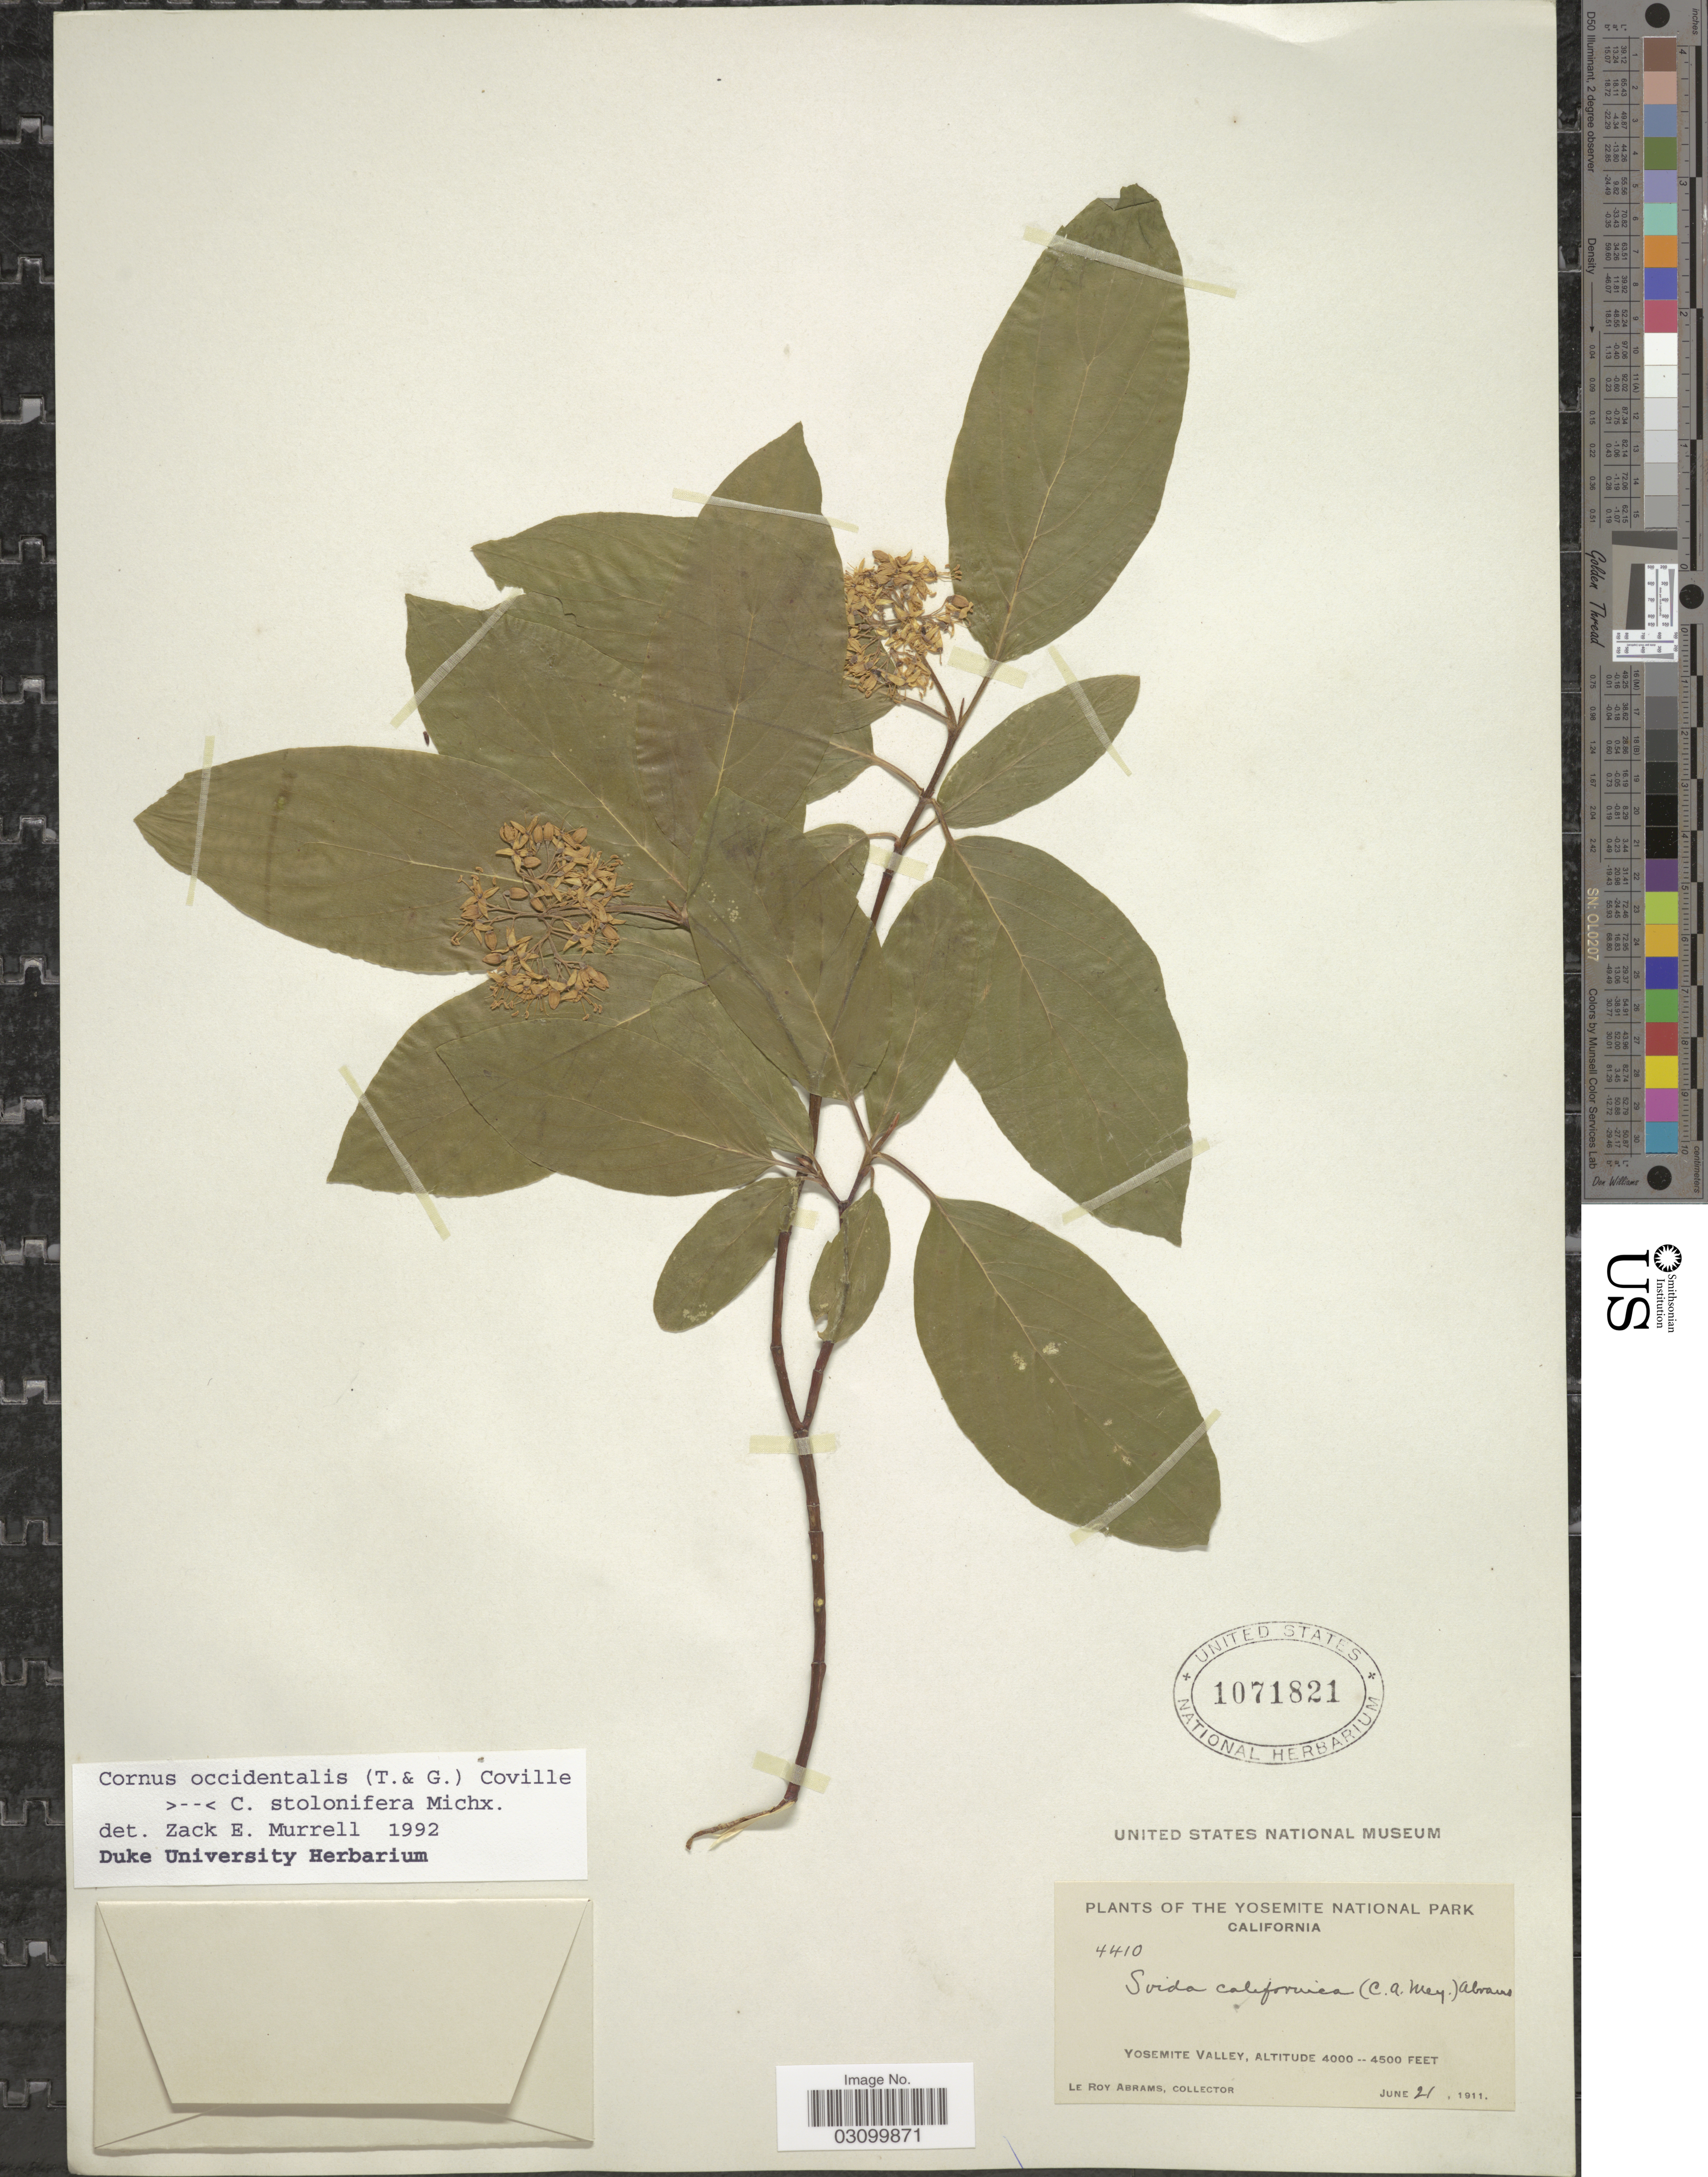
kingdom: Plantae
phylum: Tracheophyta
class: Magnoliopsida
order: Cornales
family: Cornaceae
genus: Cornus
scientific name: Cornus sp.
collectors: L. Abrams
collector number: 4410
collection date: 1911-06-21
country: United States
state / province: California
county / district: Mariposa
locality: Yosemite National Park. Yosemite Valley.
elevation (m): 1219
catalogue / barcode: US 1071821